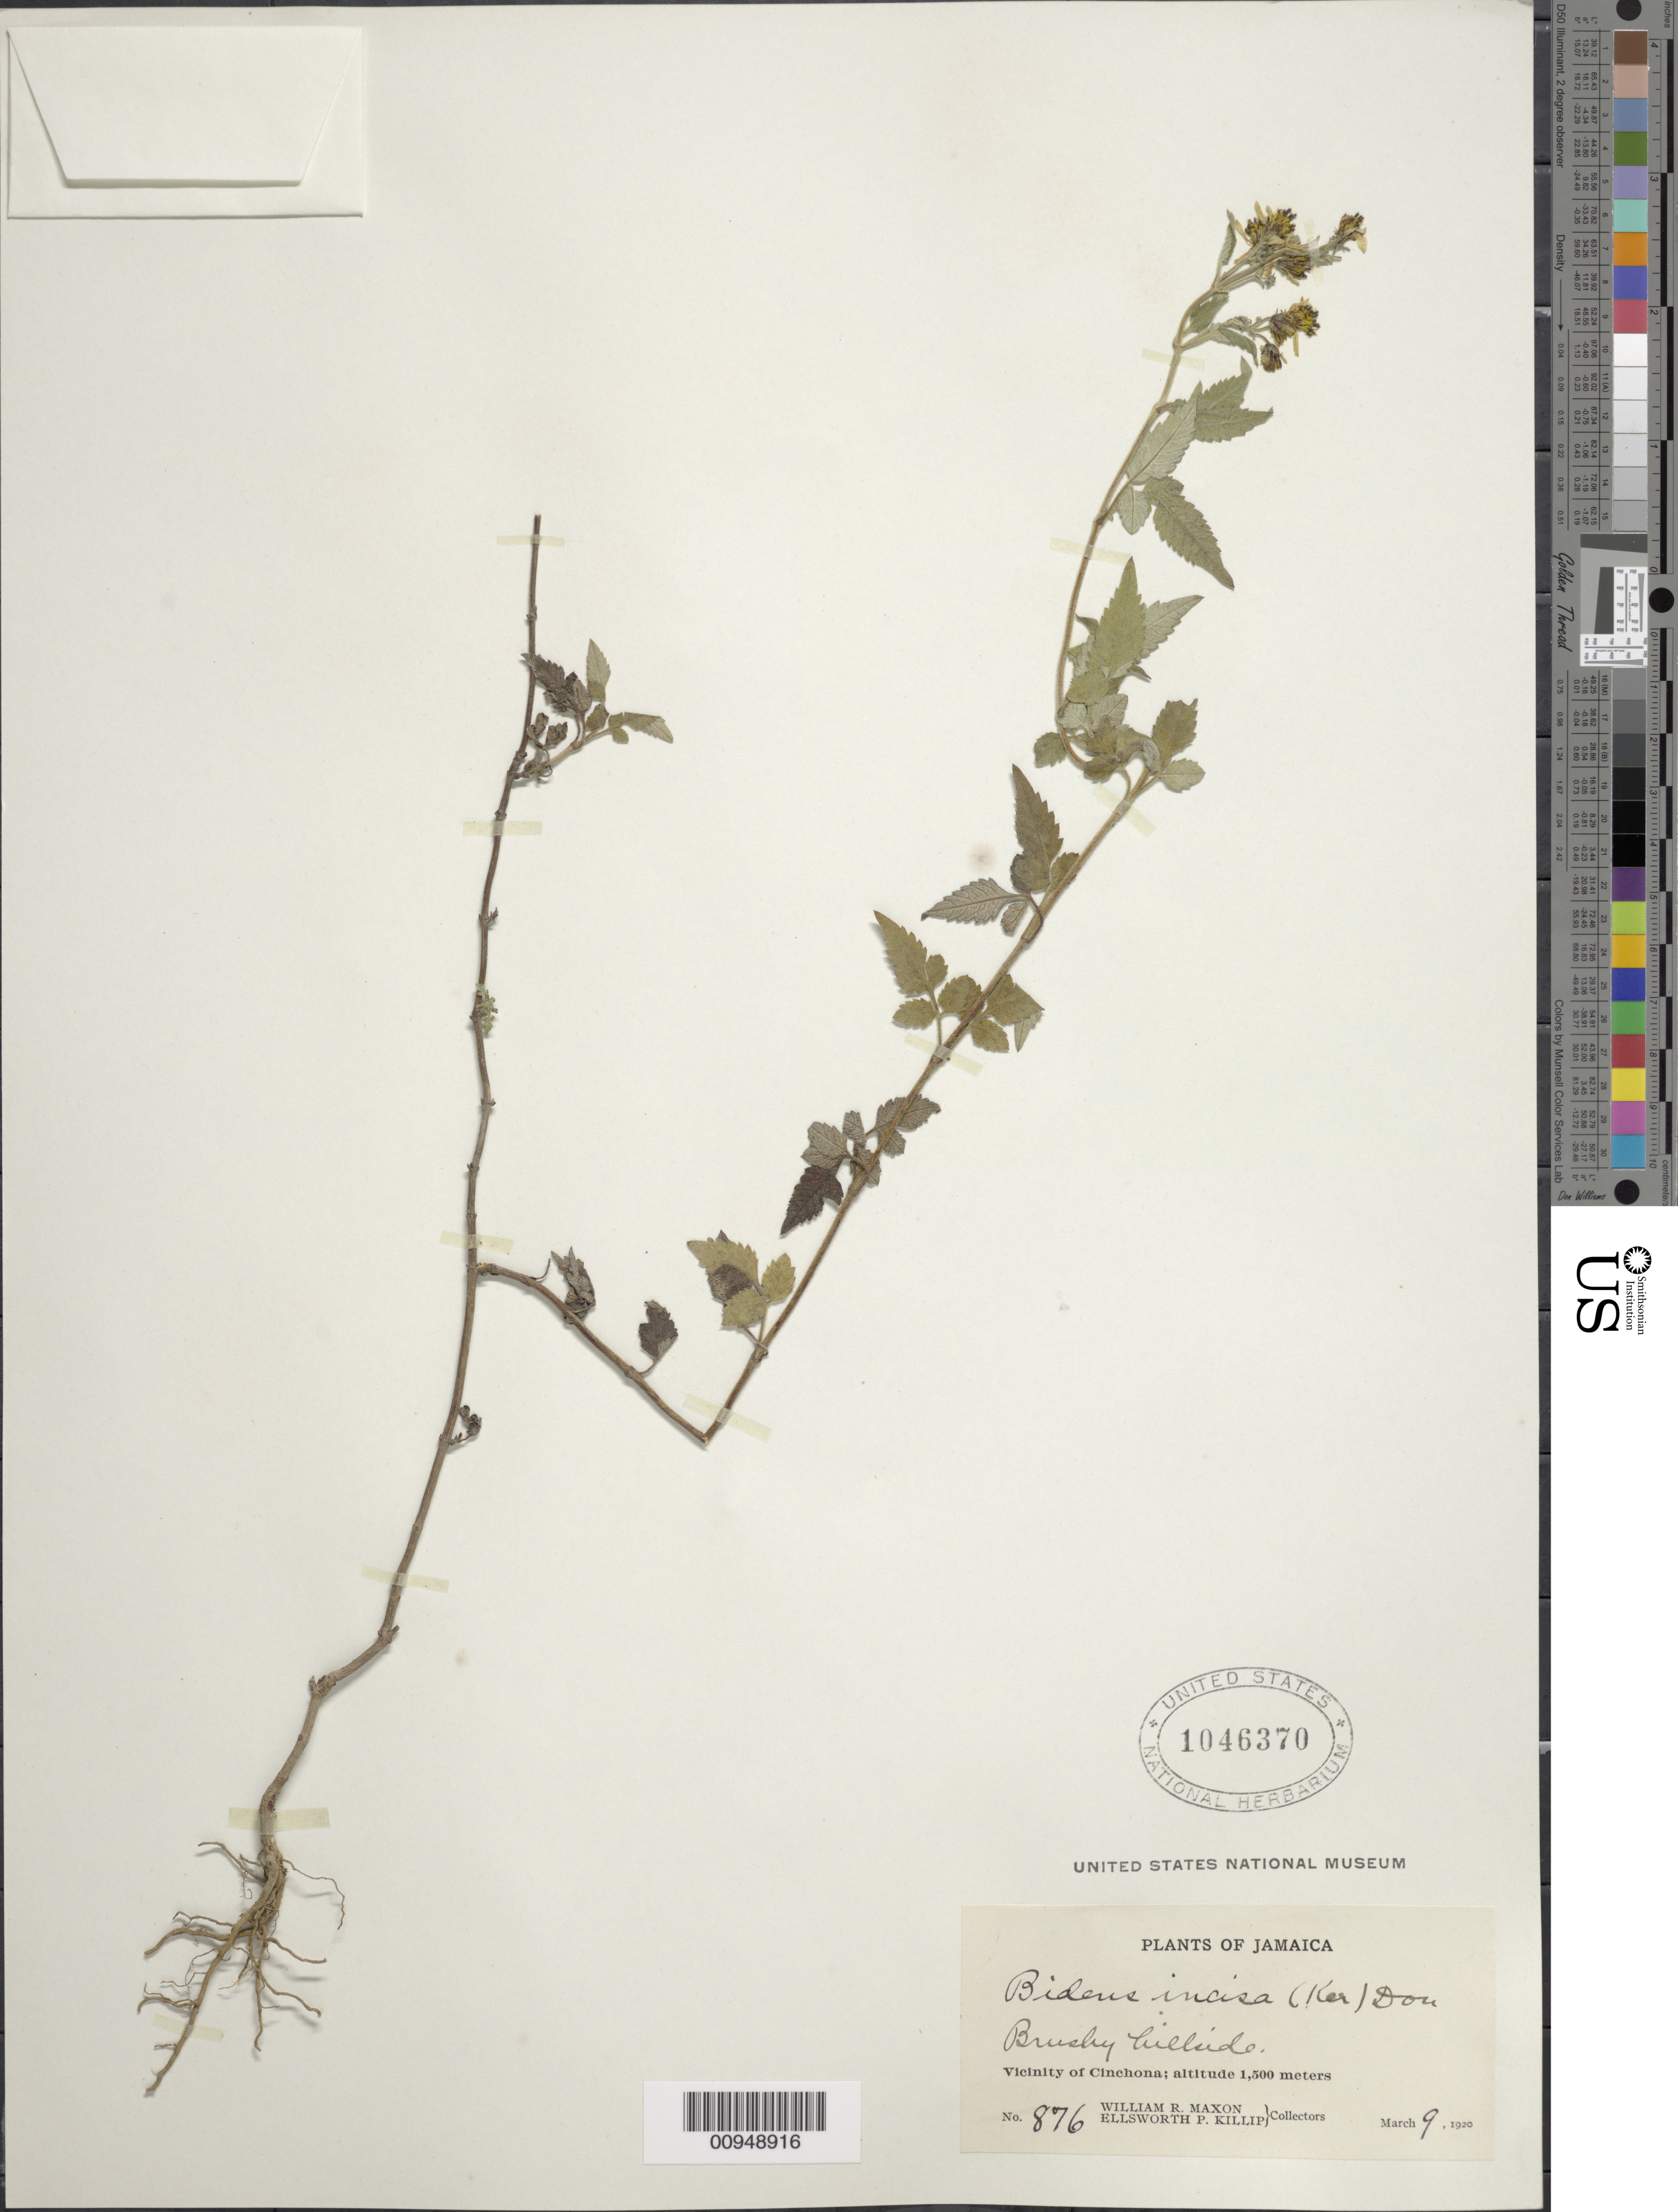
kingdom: Plantae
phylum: Tracheophyta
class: Magnoliopsida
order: Asterales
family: Asteraceae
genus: Bidens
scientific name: Bidens reptans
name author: (L.) G. Don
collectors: W. R. Maxon & E. P. Killip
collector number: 876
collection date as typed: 09 Mar 1920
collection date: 1920-03-09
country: Jamaica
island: Jamaica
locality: Vicinity of Cinchona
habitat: Brushy hillside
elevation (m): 1500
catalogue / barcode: US 1046370